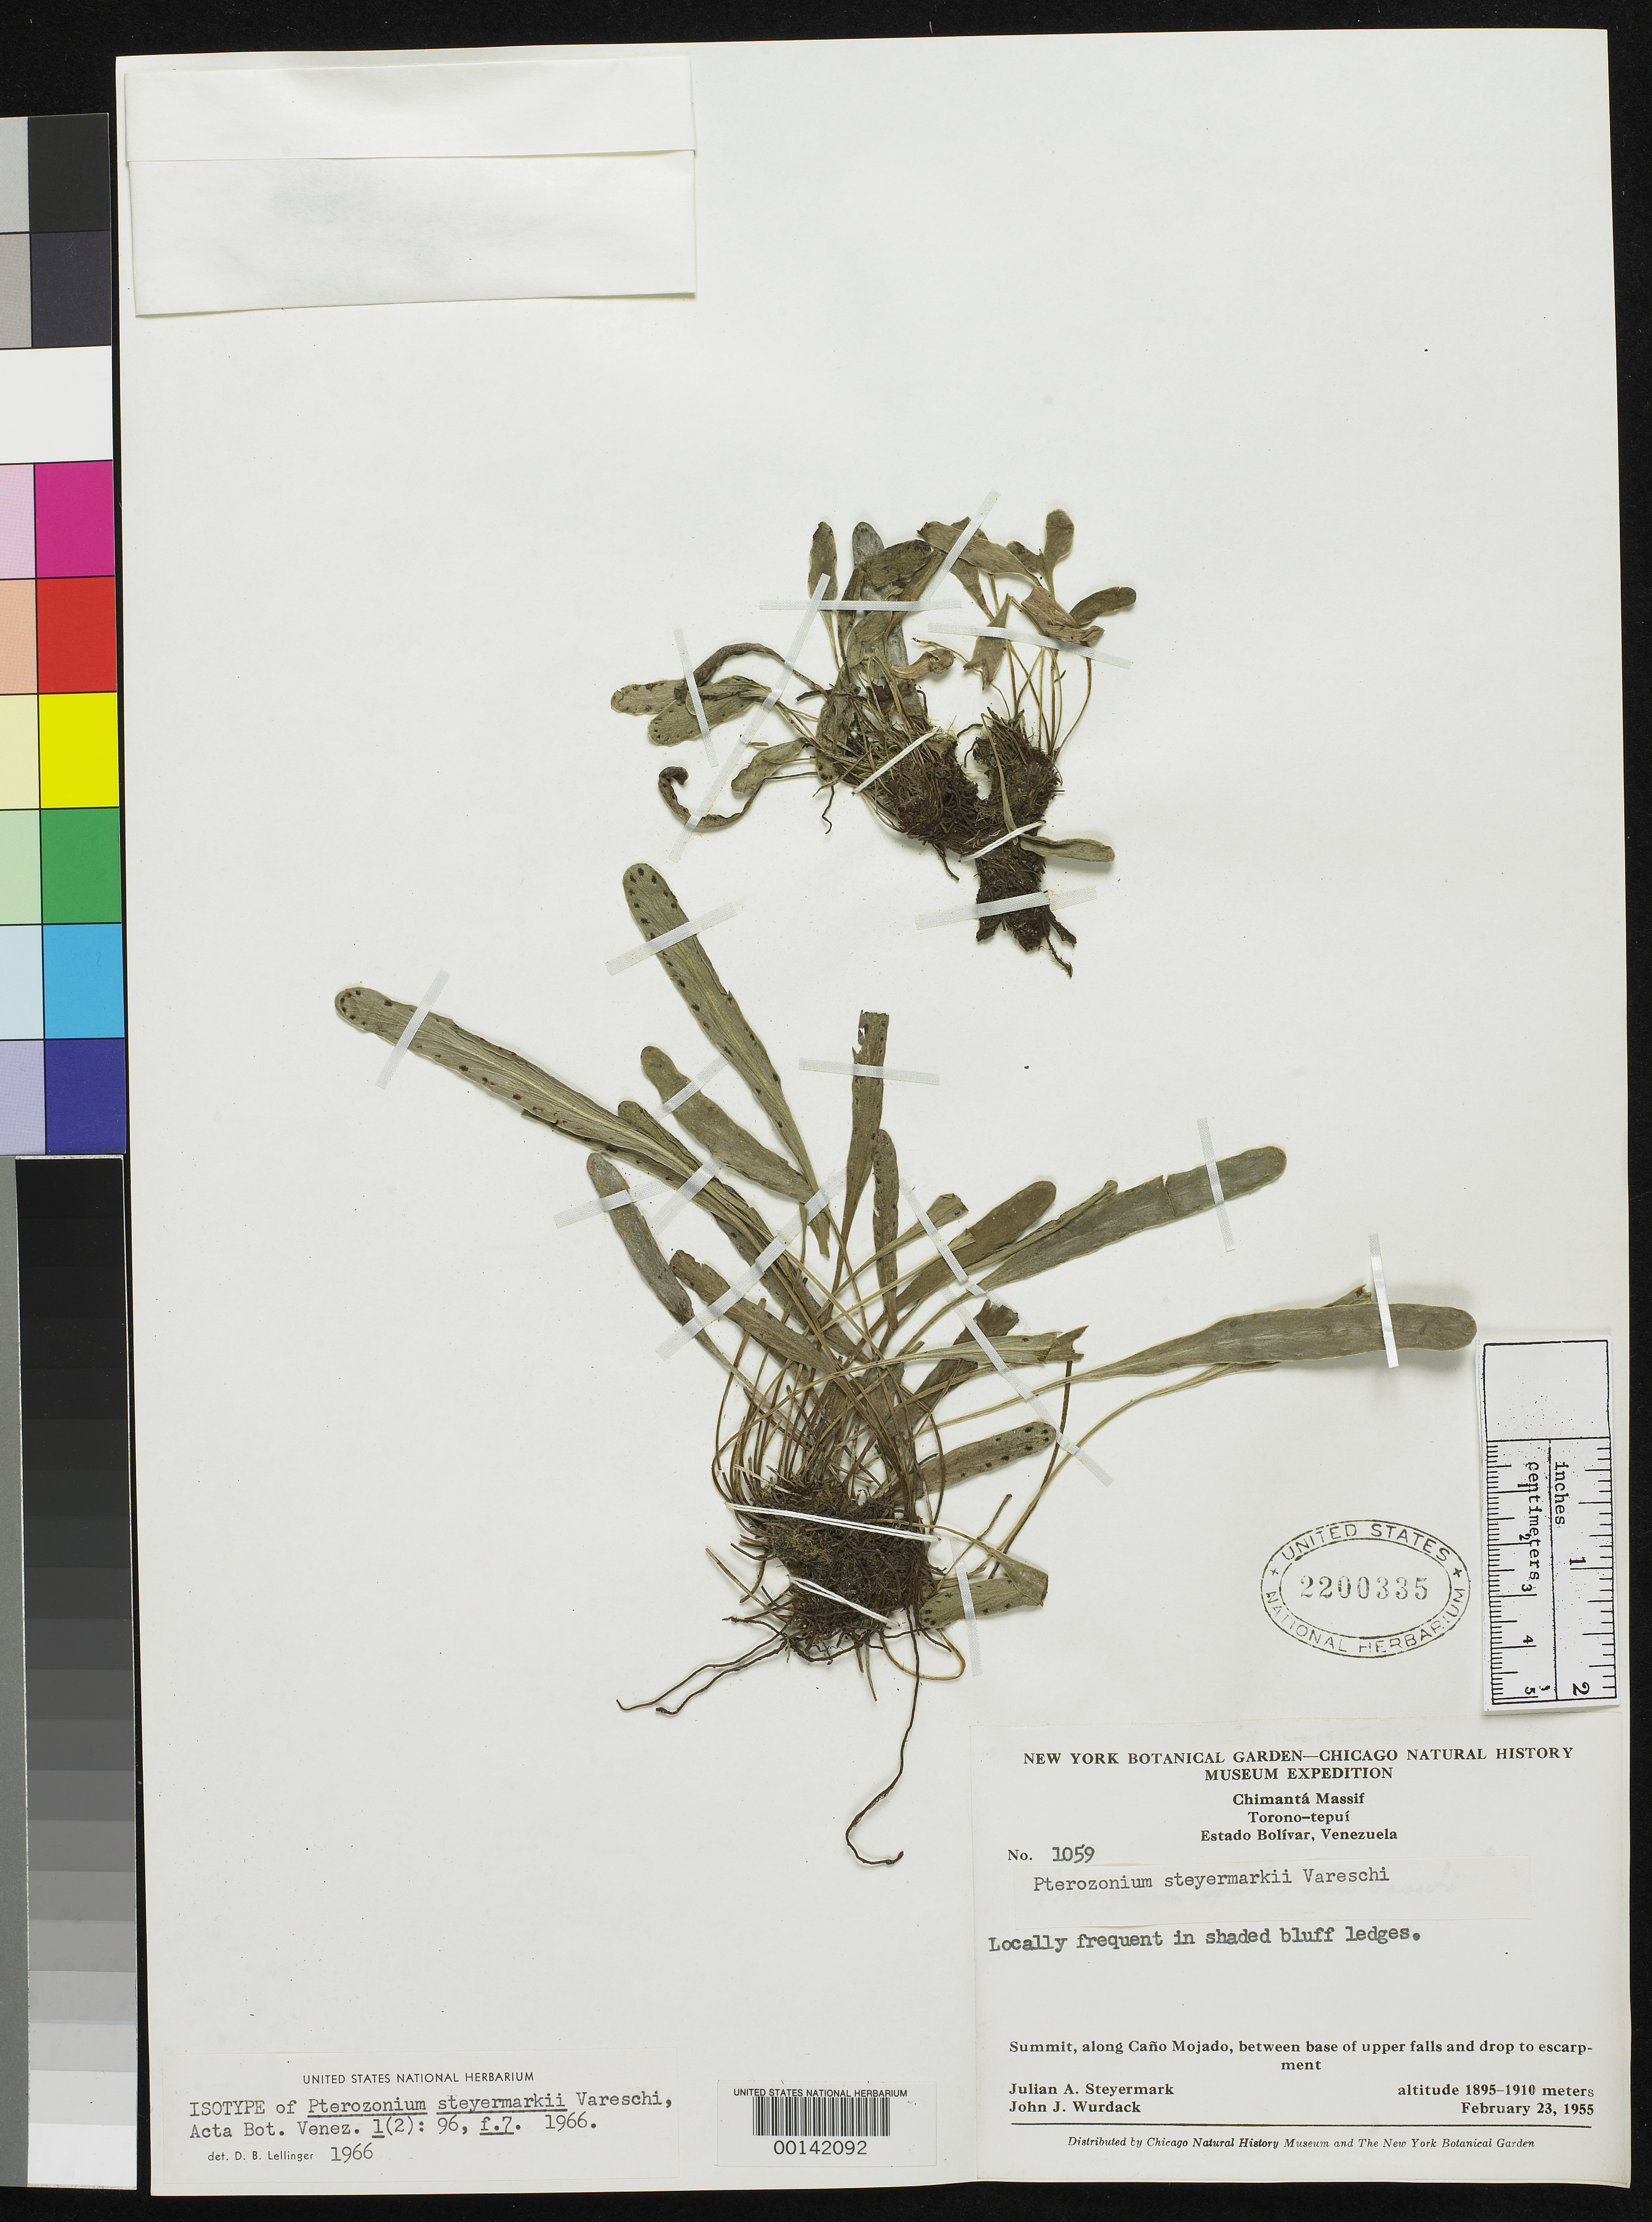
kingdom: Plantae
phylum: Tracheophyta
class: Polypodiopsida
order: Polypodiales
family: Pteridaceae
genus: Pterozonium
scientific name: Pterozonium steyermarkii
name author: Vareschi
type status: Isotype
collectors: J. Steyermark & J. J. Wurdack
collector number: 1059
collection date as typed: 23 Feb 1955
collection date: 1955-02-23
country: Venezuela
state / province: Bolivar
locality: Chimanta Massif, Torono- tepui.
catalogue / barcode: US 2200335